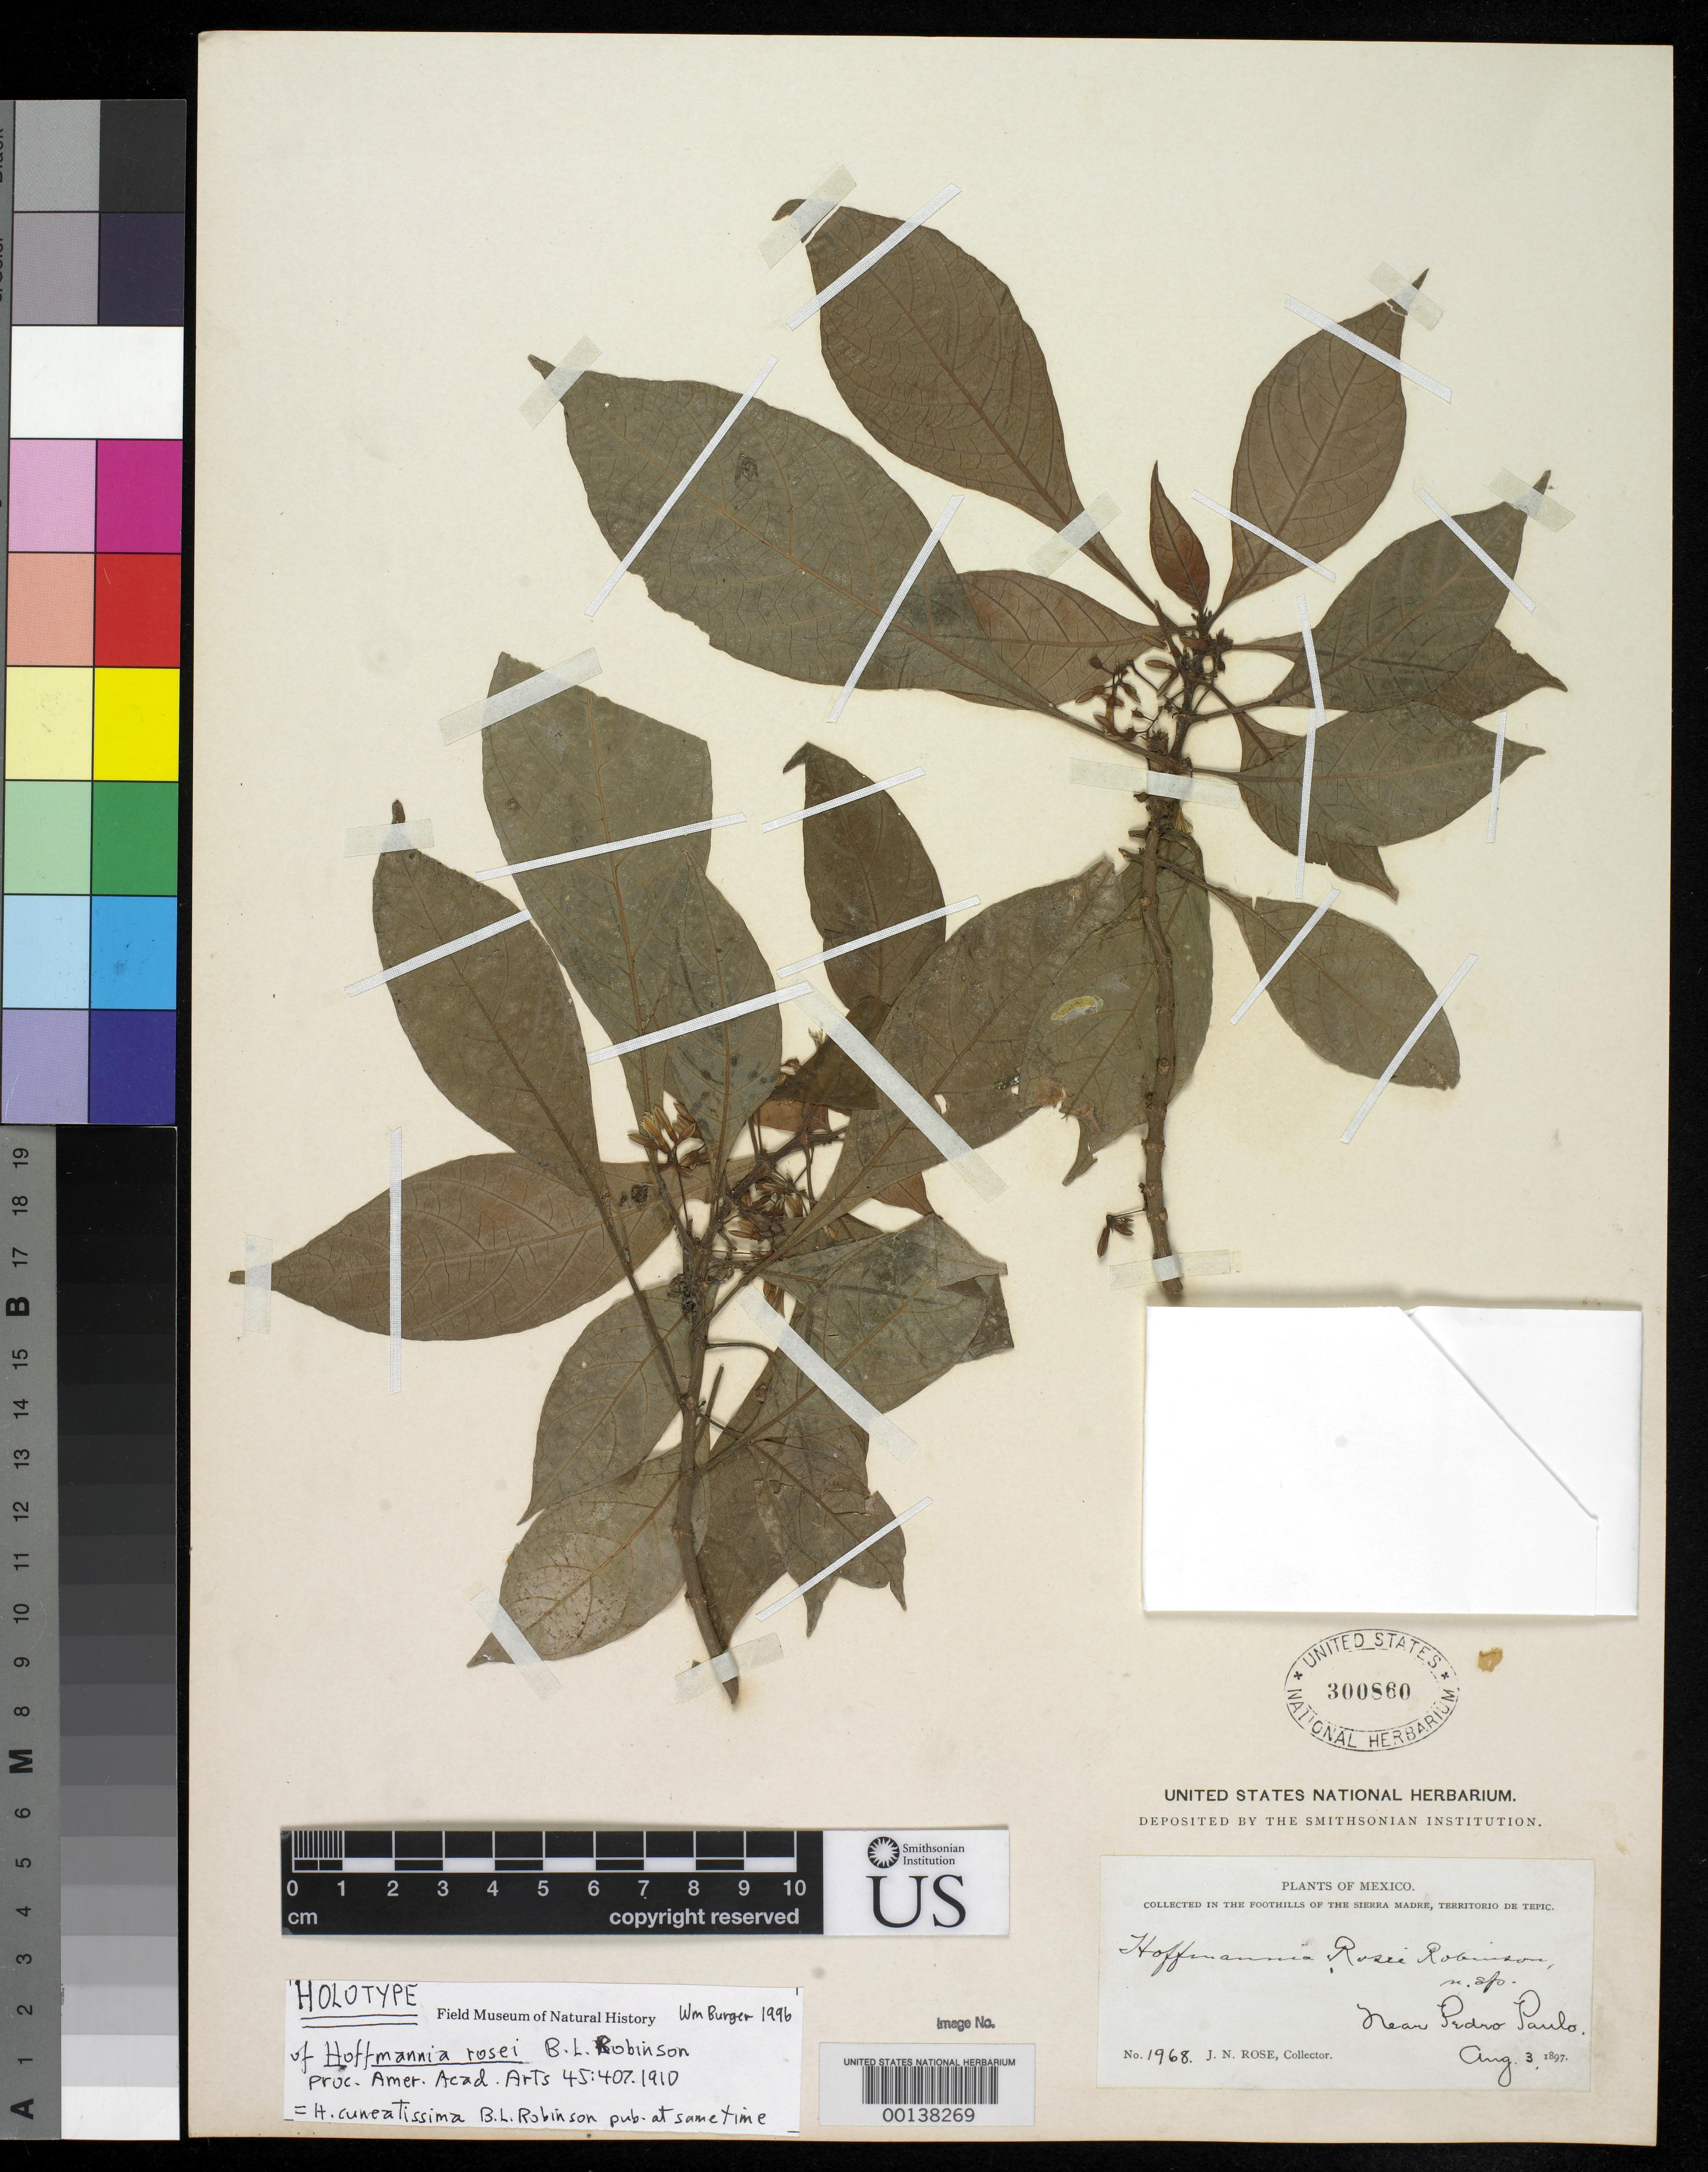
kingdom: Plantae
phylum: Tracheophyta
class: Magnoliopsida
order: Gentianales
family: Rubiaceae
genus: Hoffmannia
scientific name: Hoffmannia rosei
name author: B.L. Rob.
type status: Type Collection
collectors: J. N. Rose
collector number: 1968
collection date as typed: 03 Aug 1897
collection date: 1897-08-03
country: Mexico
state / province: Nayarit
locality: Near Pedro Paulo, Tepic.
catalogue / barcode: US 300860